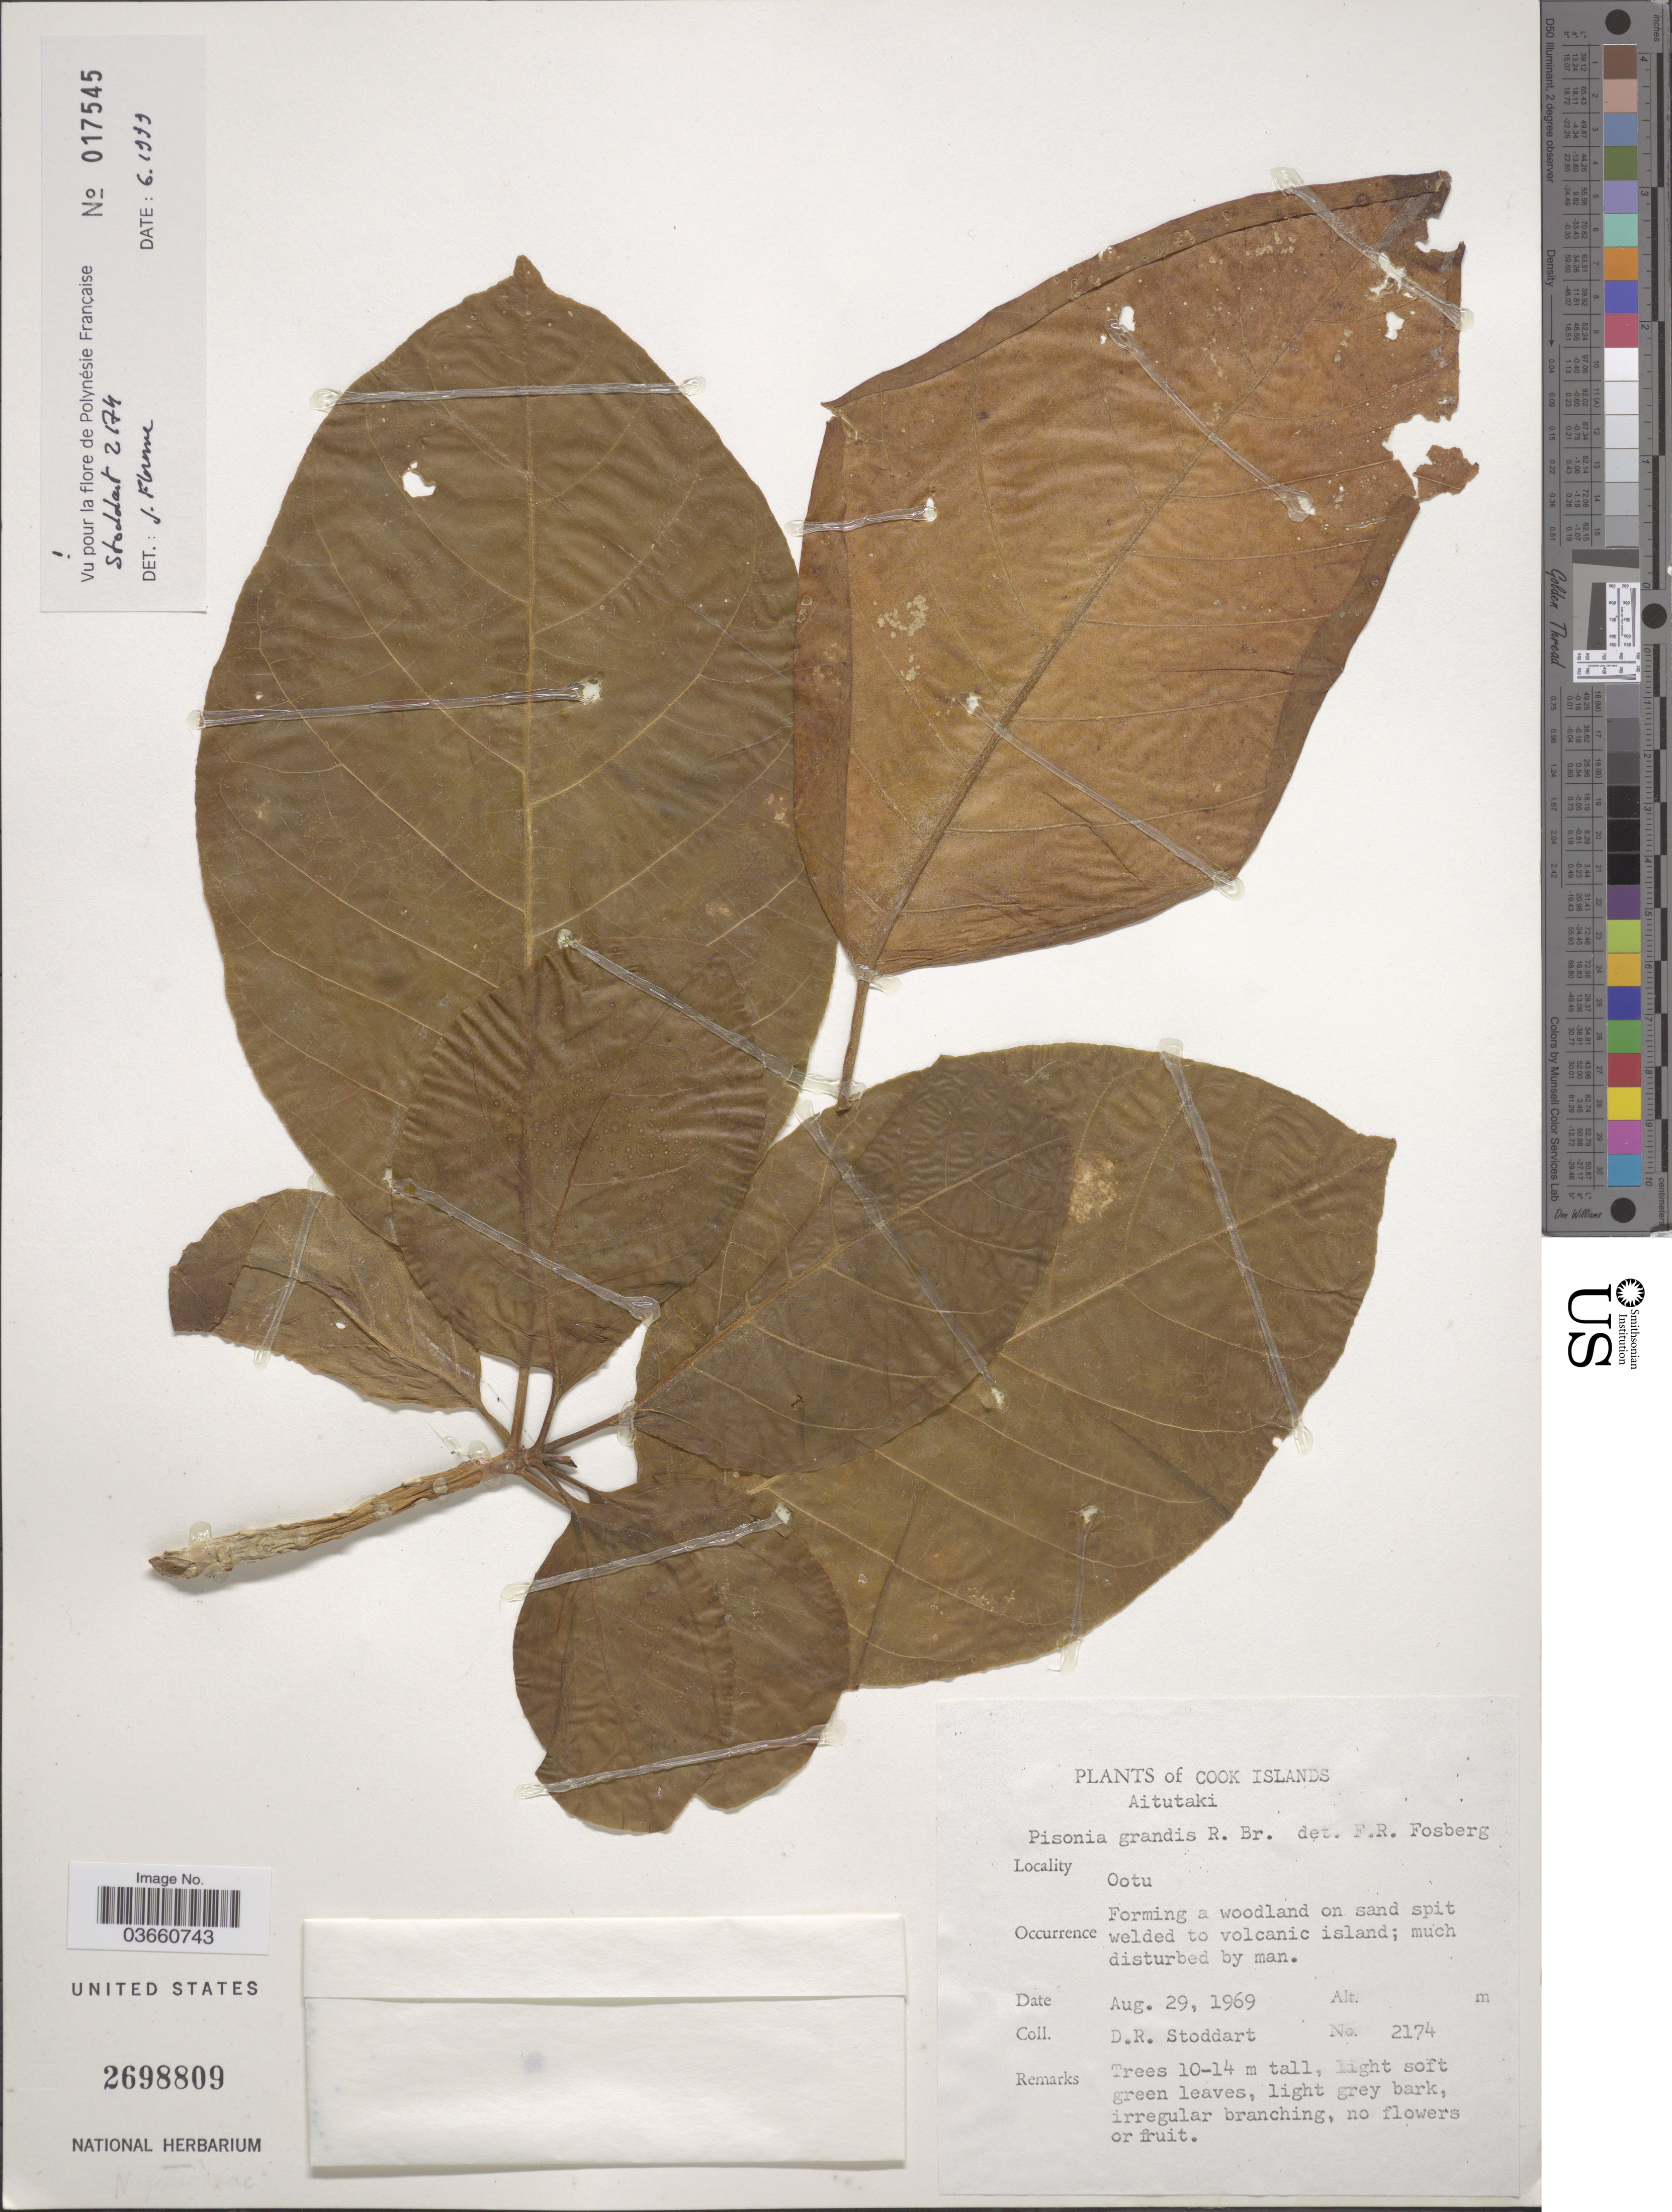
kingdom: Plantae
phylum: Tracheophyta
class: Magnoliopsida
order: Caryophyllales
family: Nyctaginaceae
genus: Pisonia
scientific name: Pisonia grandis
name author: R. Br.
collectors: D. R. Stoddart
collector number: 2174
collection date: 1969-08-29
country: Cook Islands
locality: Aitutaki. Ootu.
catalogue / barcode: US 2698809